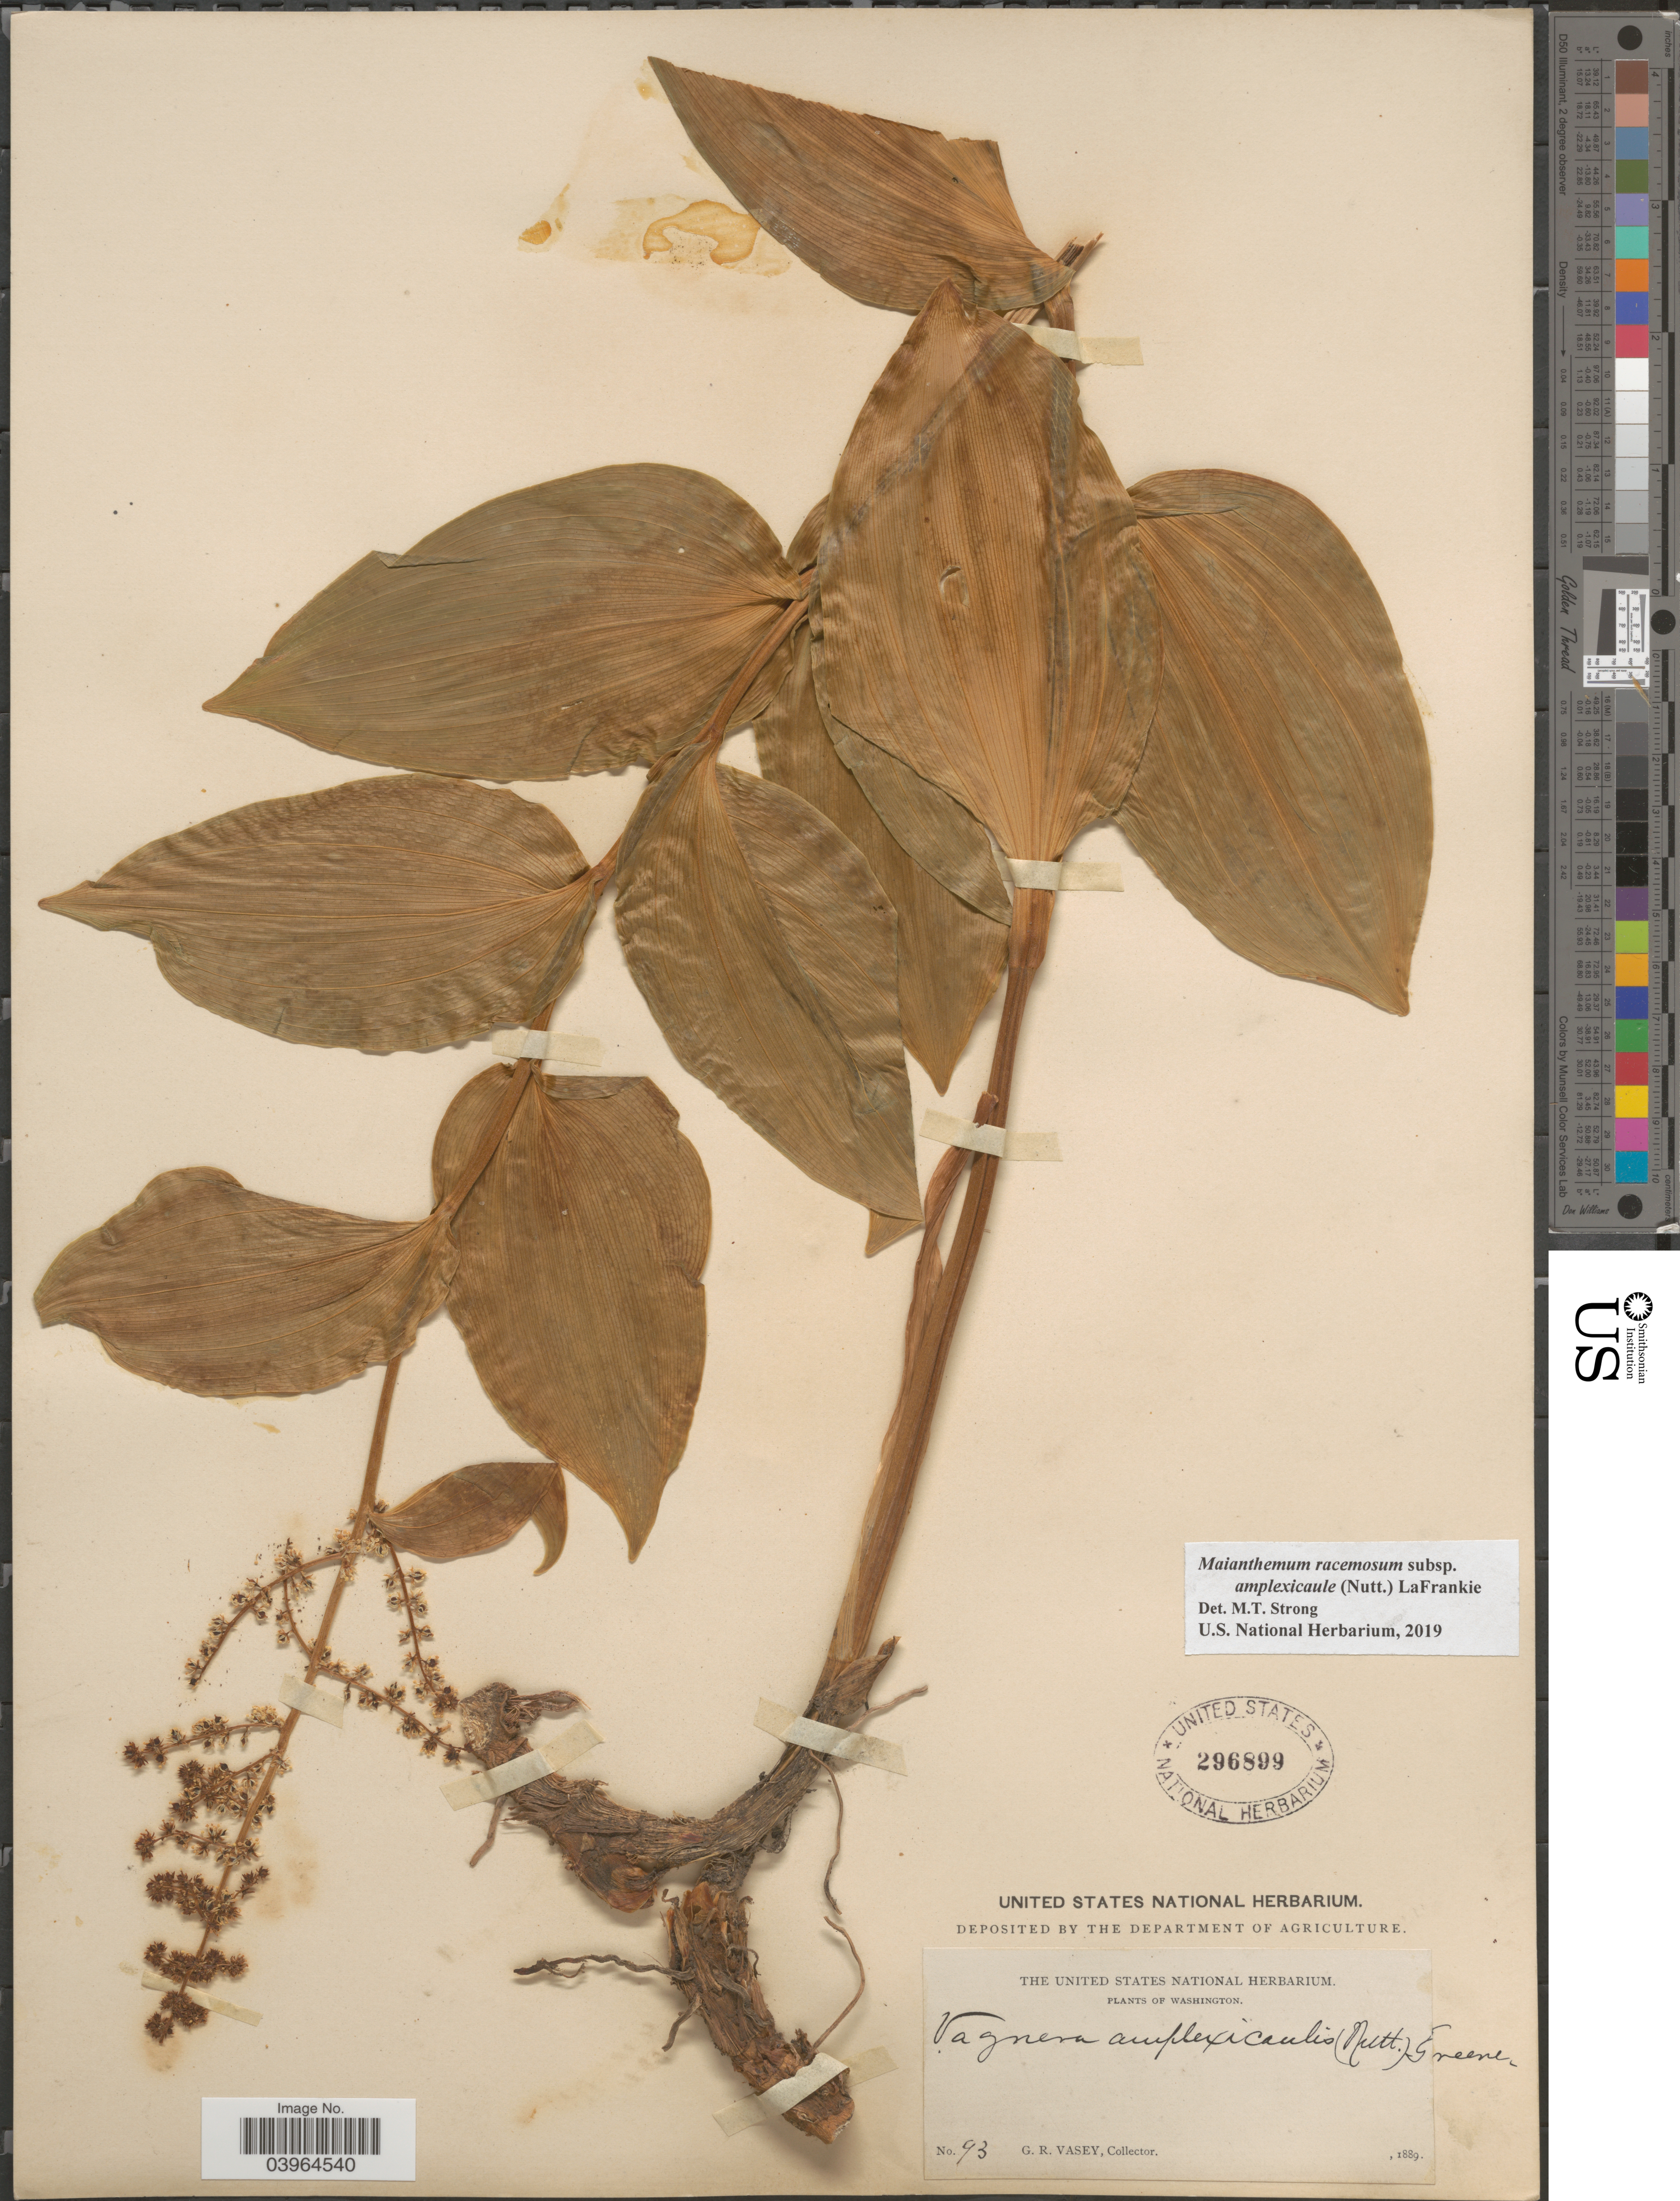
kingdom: Plantae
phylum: Tracheophyta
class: Liliopsida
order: Asparagales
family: Asparagaceae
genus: Maianthemum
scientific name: Maianthemum racemosum subsp. amplexicaule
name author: (Nutt.) LaFrankie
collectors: G. R. Vasey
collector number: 93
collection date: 1889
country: United States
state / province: Washington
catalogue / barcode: US 296899